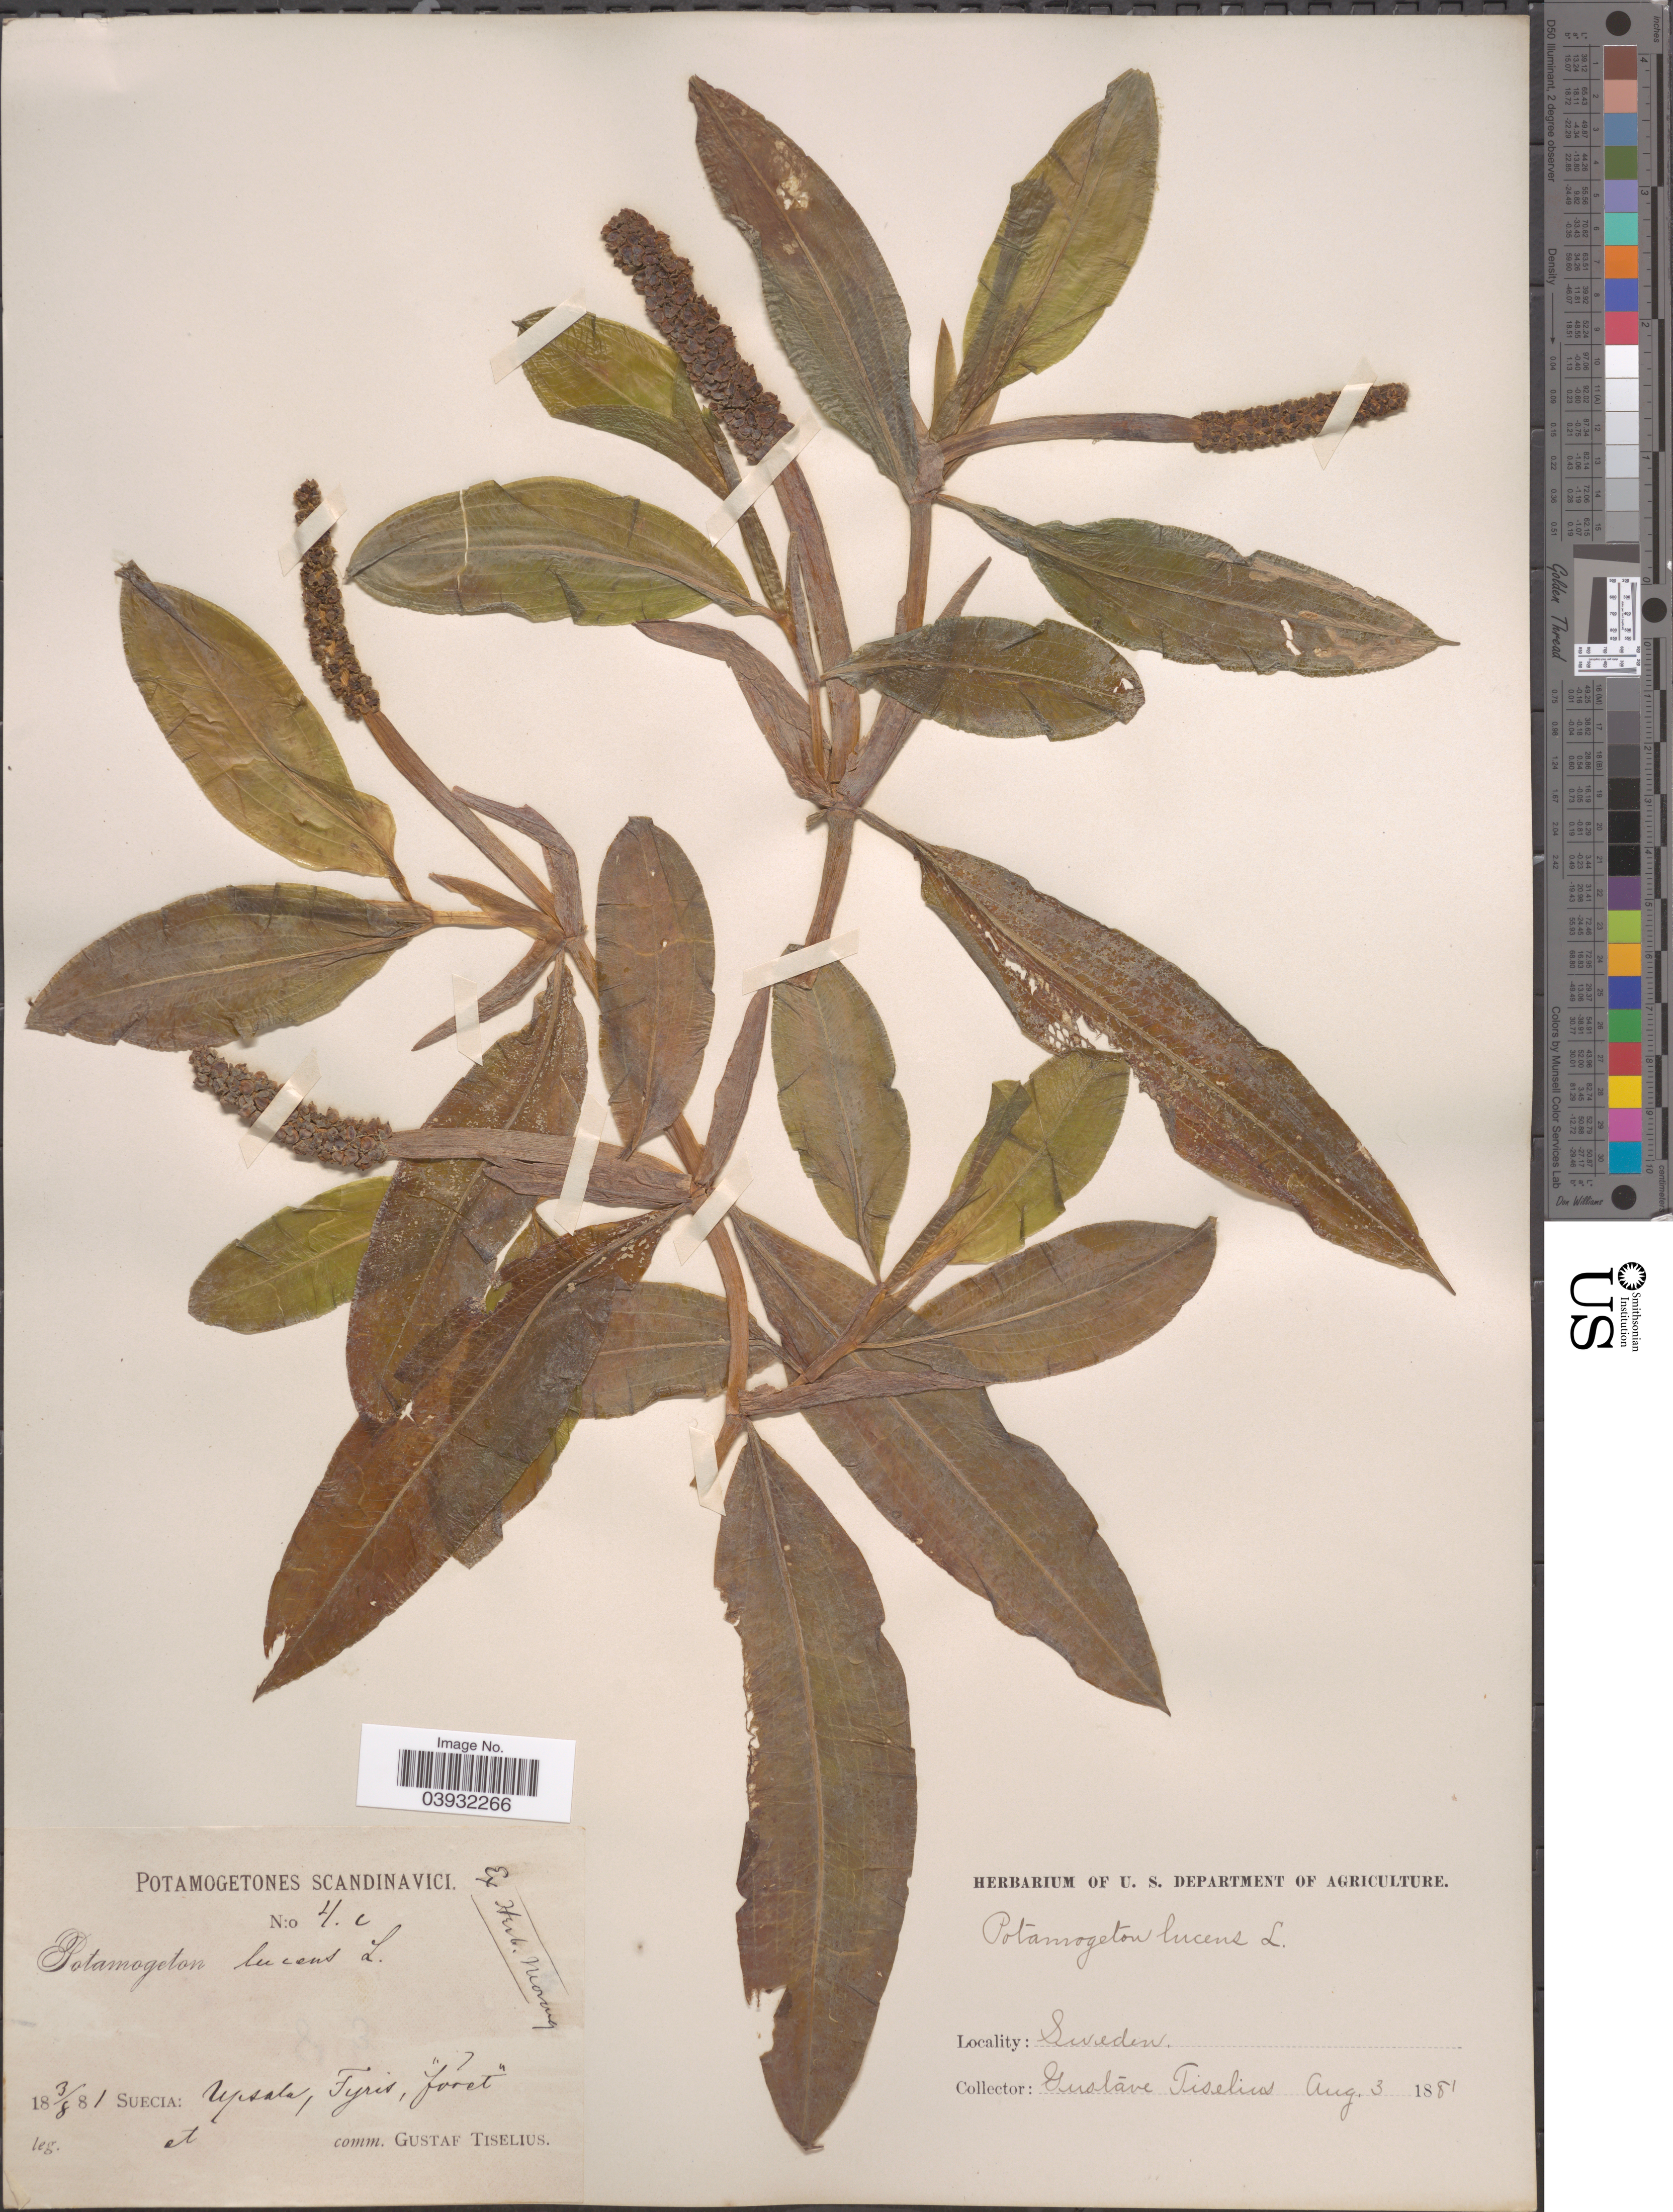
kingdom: Plantae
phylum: Tracheophyta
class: Liliopsida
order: Alismatales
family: Potamogetonaceae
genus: Potamogeton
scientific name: Potamogeton lucens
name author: L.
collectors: G. Tiselius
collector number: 4c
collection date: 1881-08-03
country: Sweden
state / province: Uppsala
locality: Suecia: Upsala, Fyris, "foret".